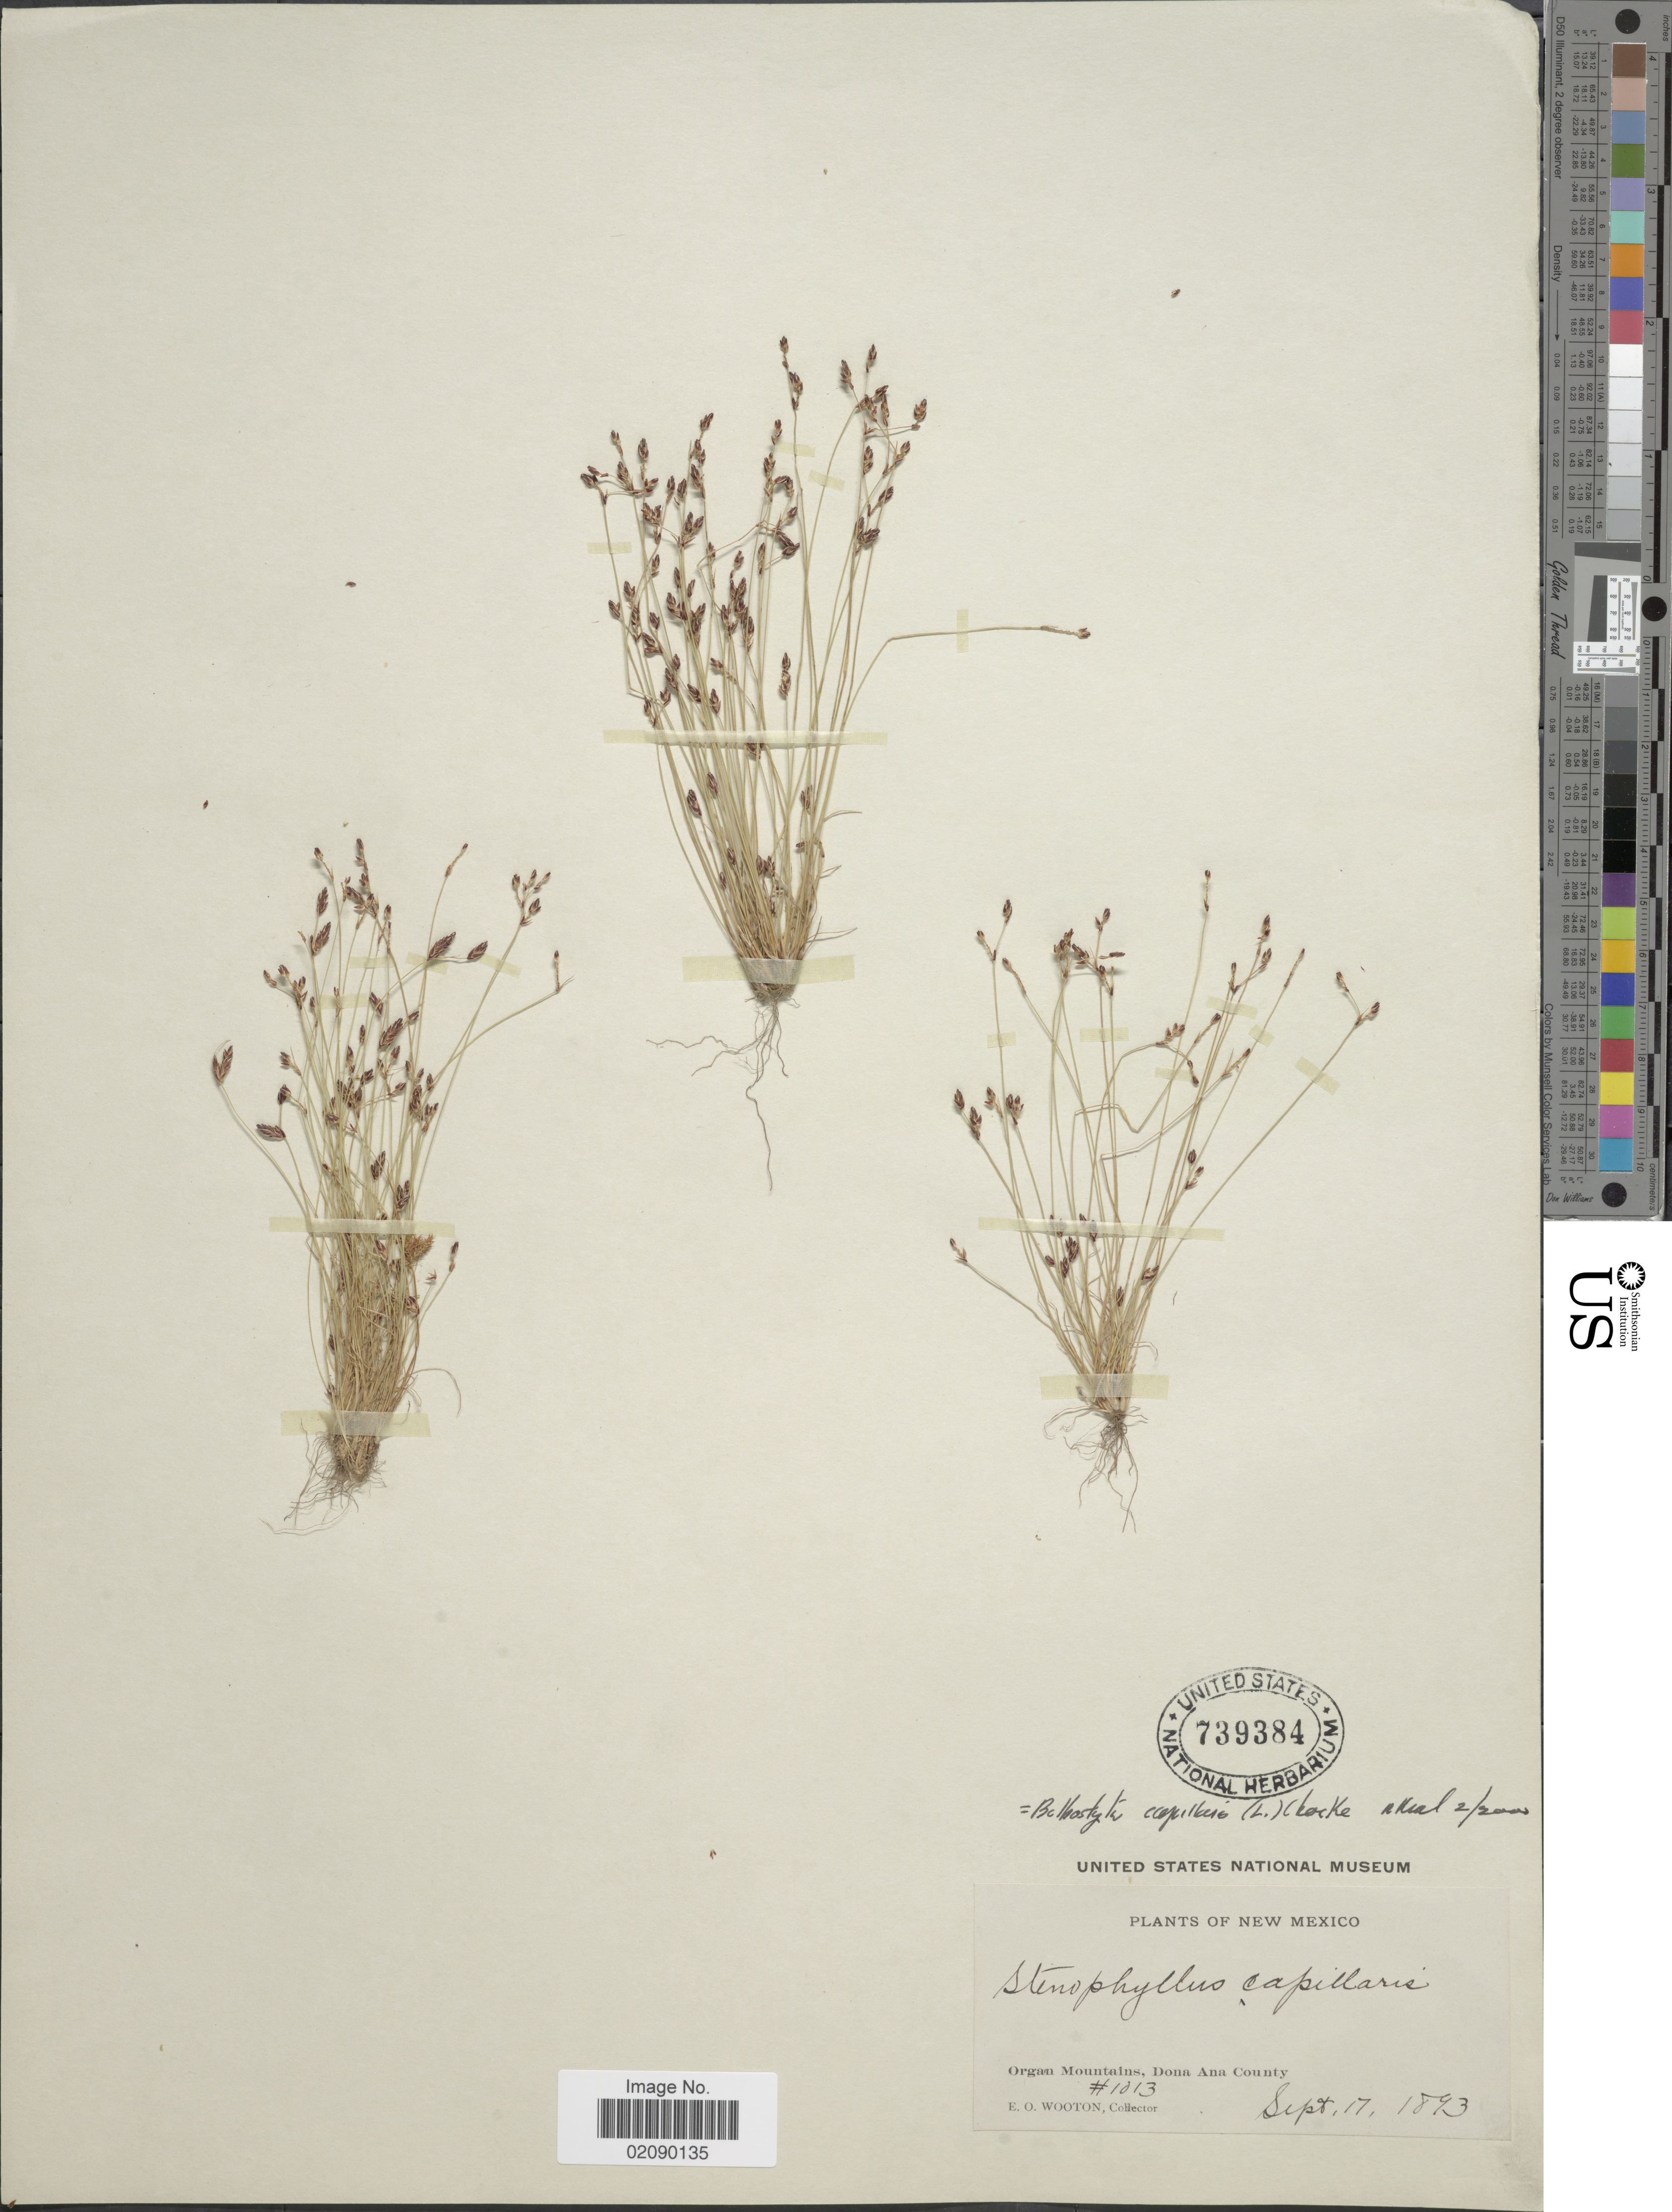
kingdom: Plantae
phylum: Tracheophyta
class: Liliopsida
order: Poales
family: Cyperaceae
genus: Bulbostylis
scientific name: Bulbostylis capillaris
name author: (L.) Kunth ex C.B. Clarke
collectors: E. O. Wooton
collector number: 1013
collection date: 1893-09-17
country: United States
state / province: New Mexico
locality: Organ Mountains, Dona Ana County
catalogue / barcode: US 739384